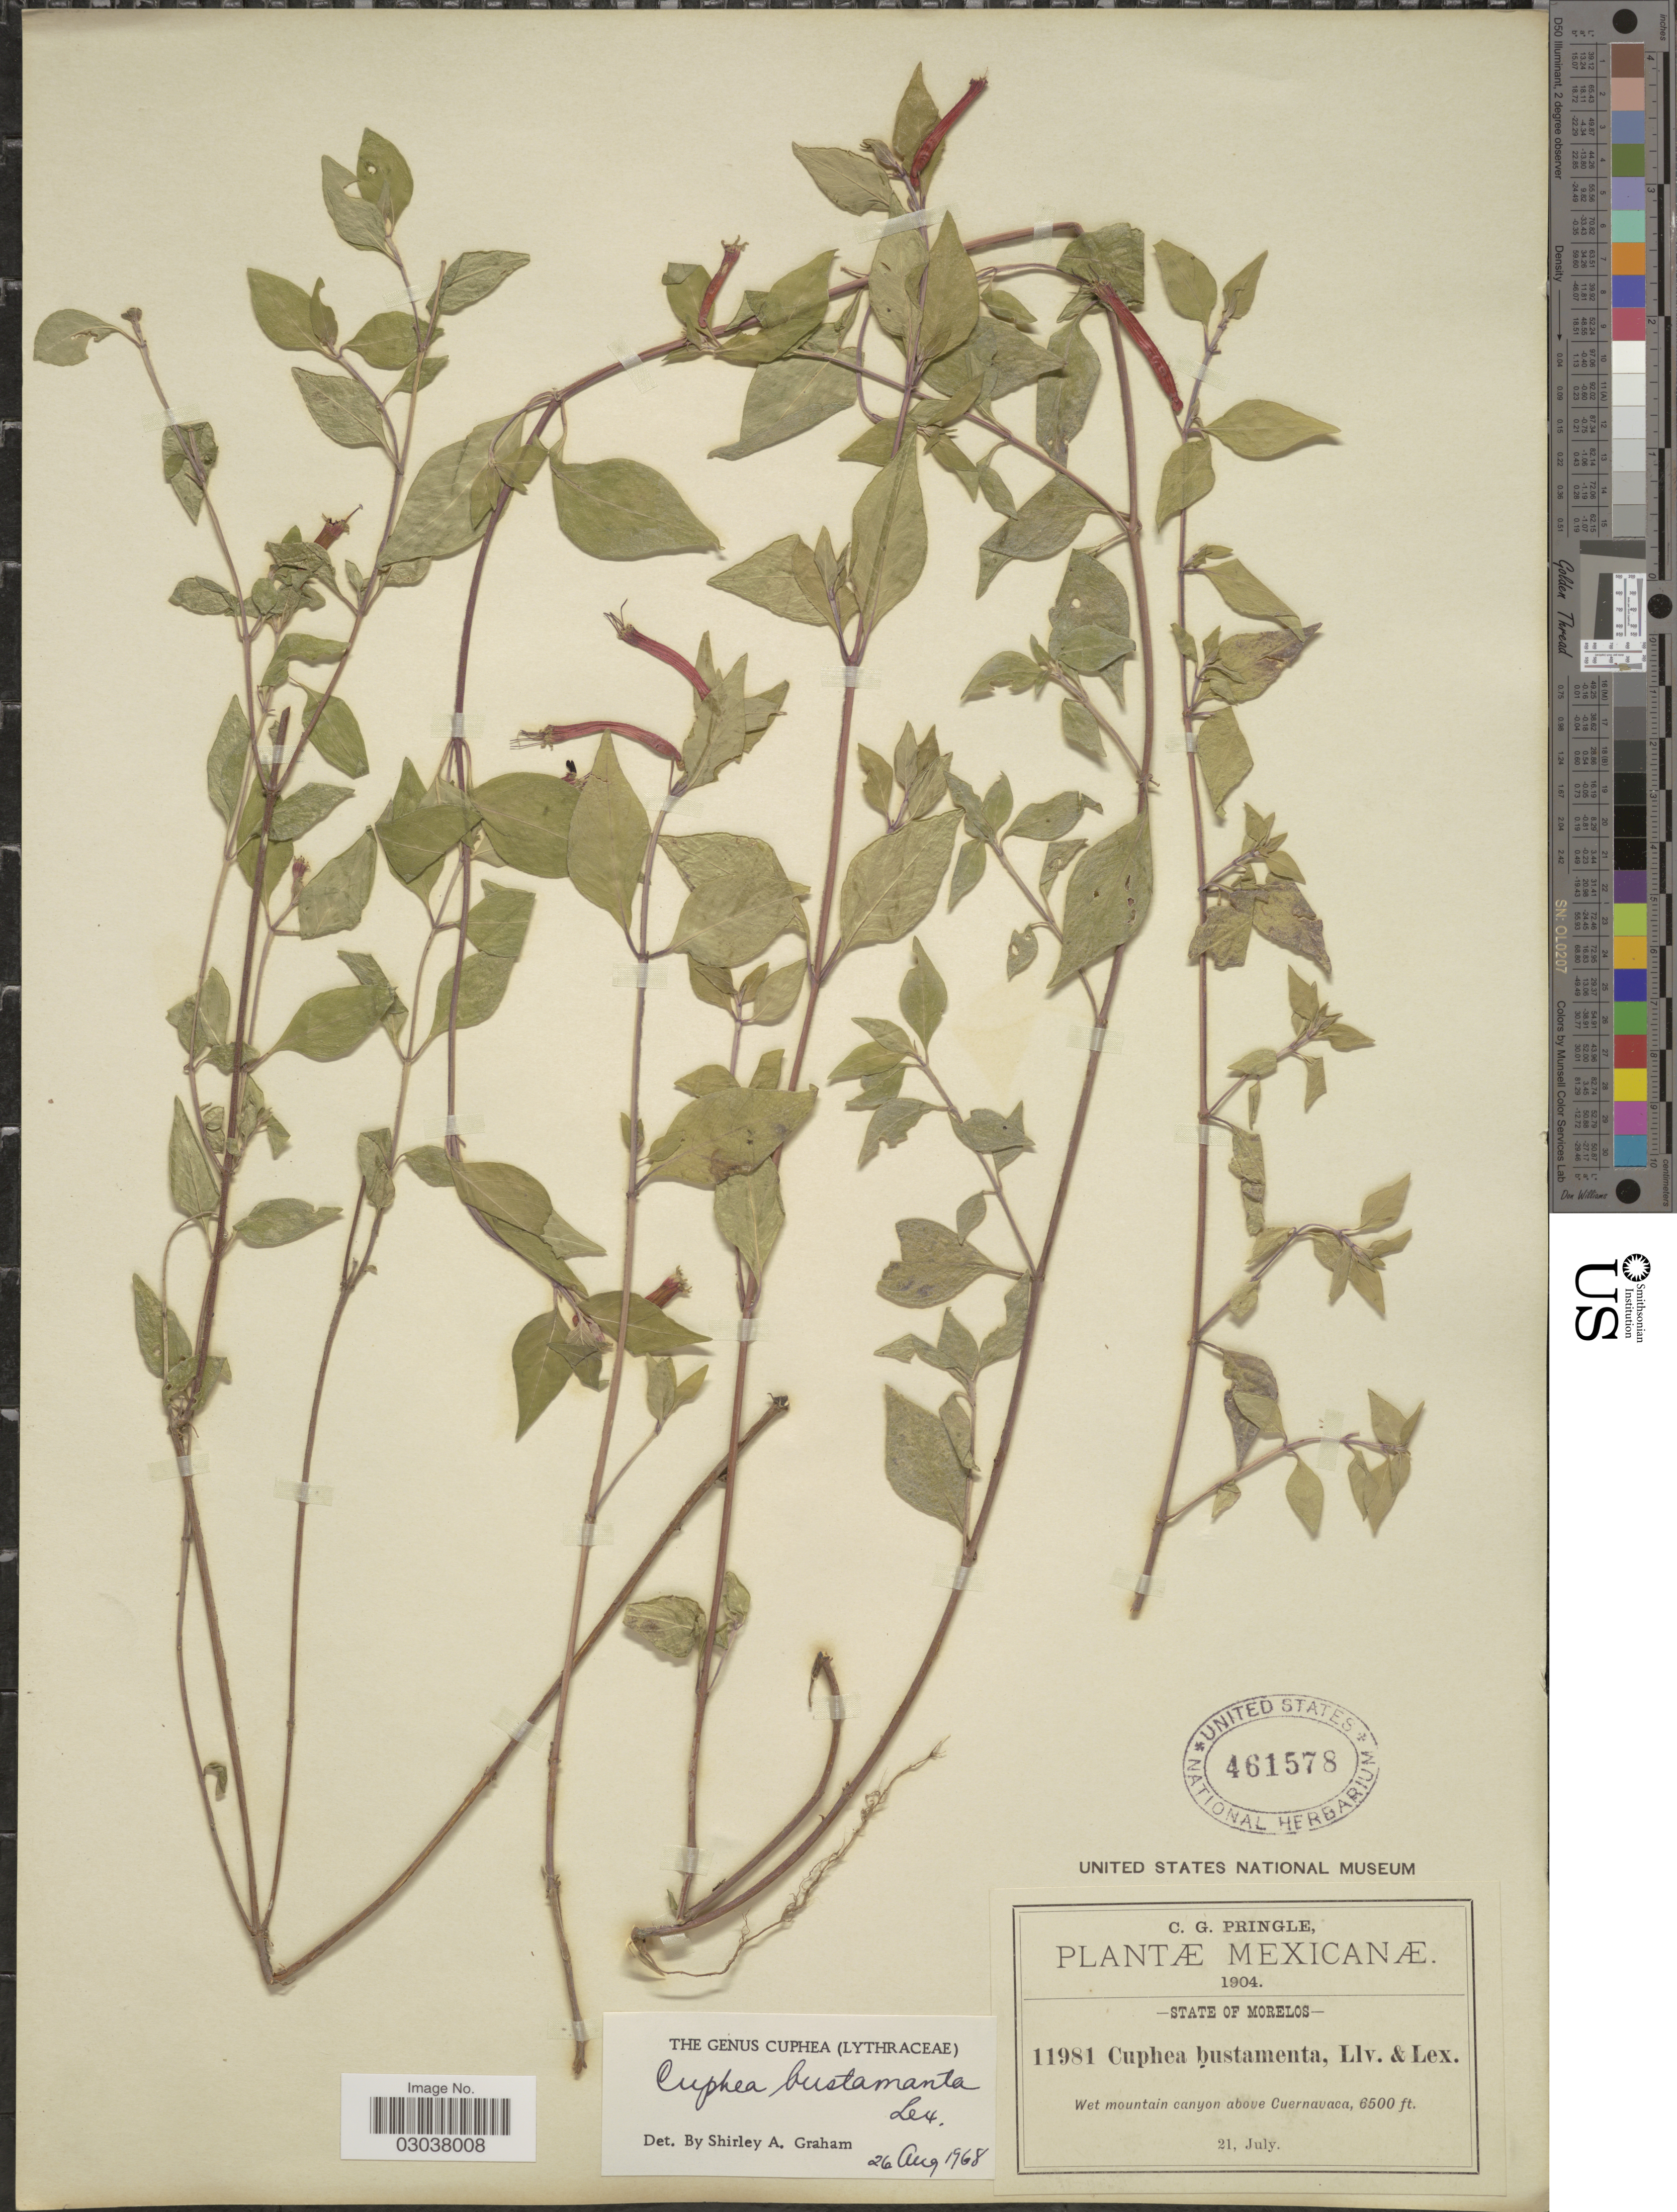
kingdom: Plantae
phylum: Tracheophyta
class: Magnoliopsida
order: Myrtales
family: Lythraceae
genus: Cuphea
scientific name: Cuphea bustamanta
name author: Lex.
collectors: C. G. Pringle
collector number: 11981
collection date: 1904-07-21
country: Mexico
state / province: Morelos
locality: Wet mountain canyon above Cuernavaca.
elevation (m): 1981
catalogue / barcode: US 461578